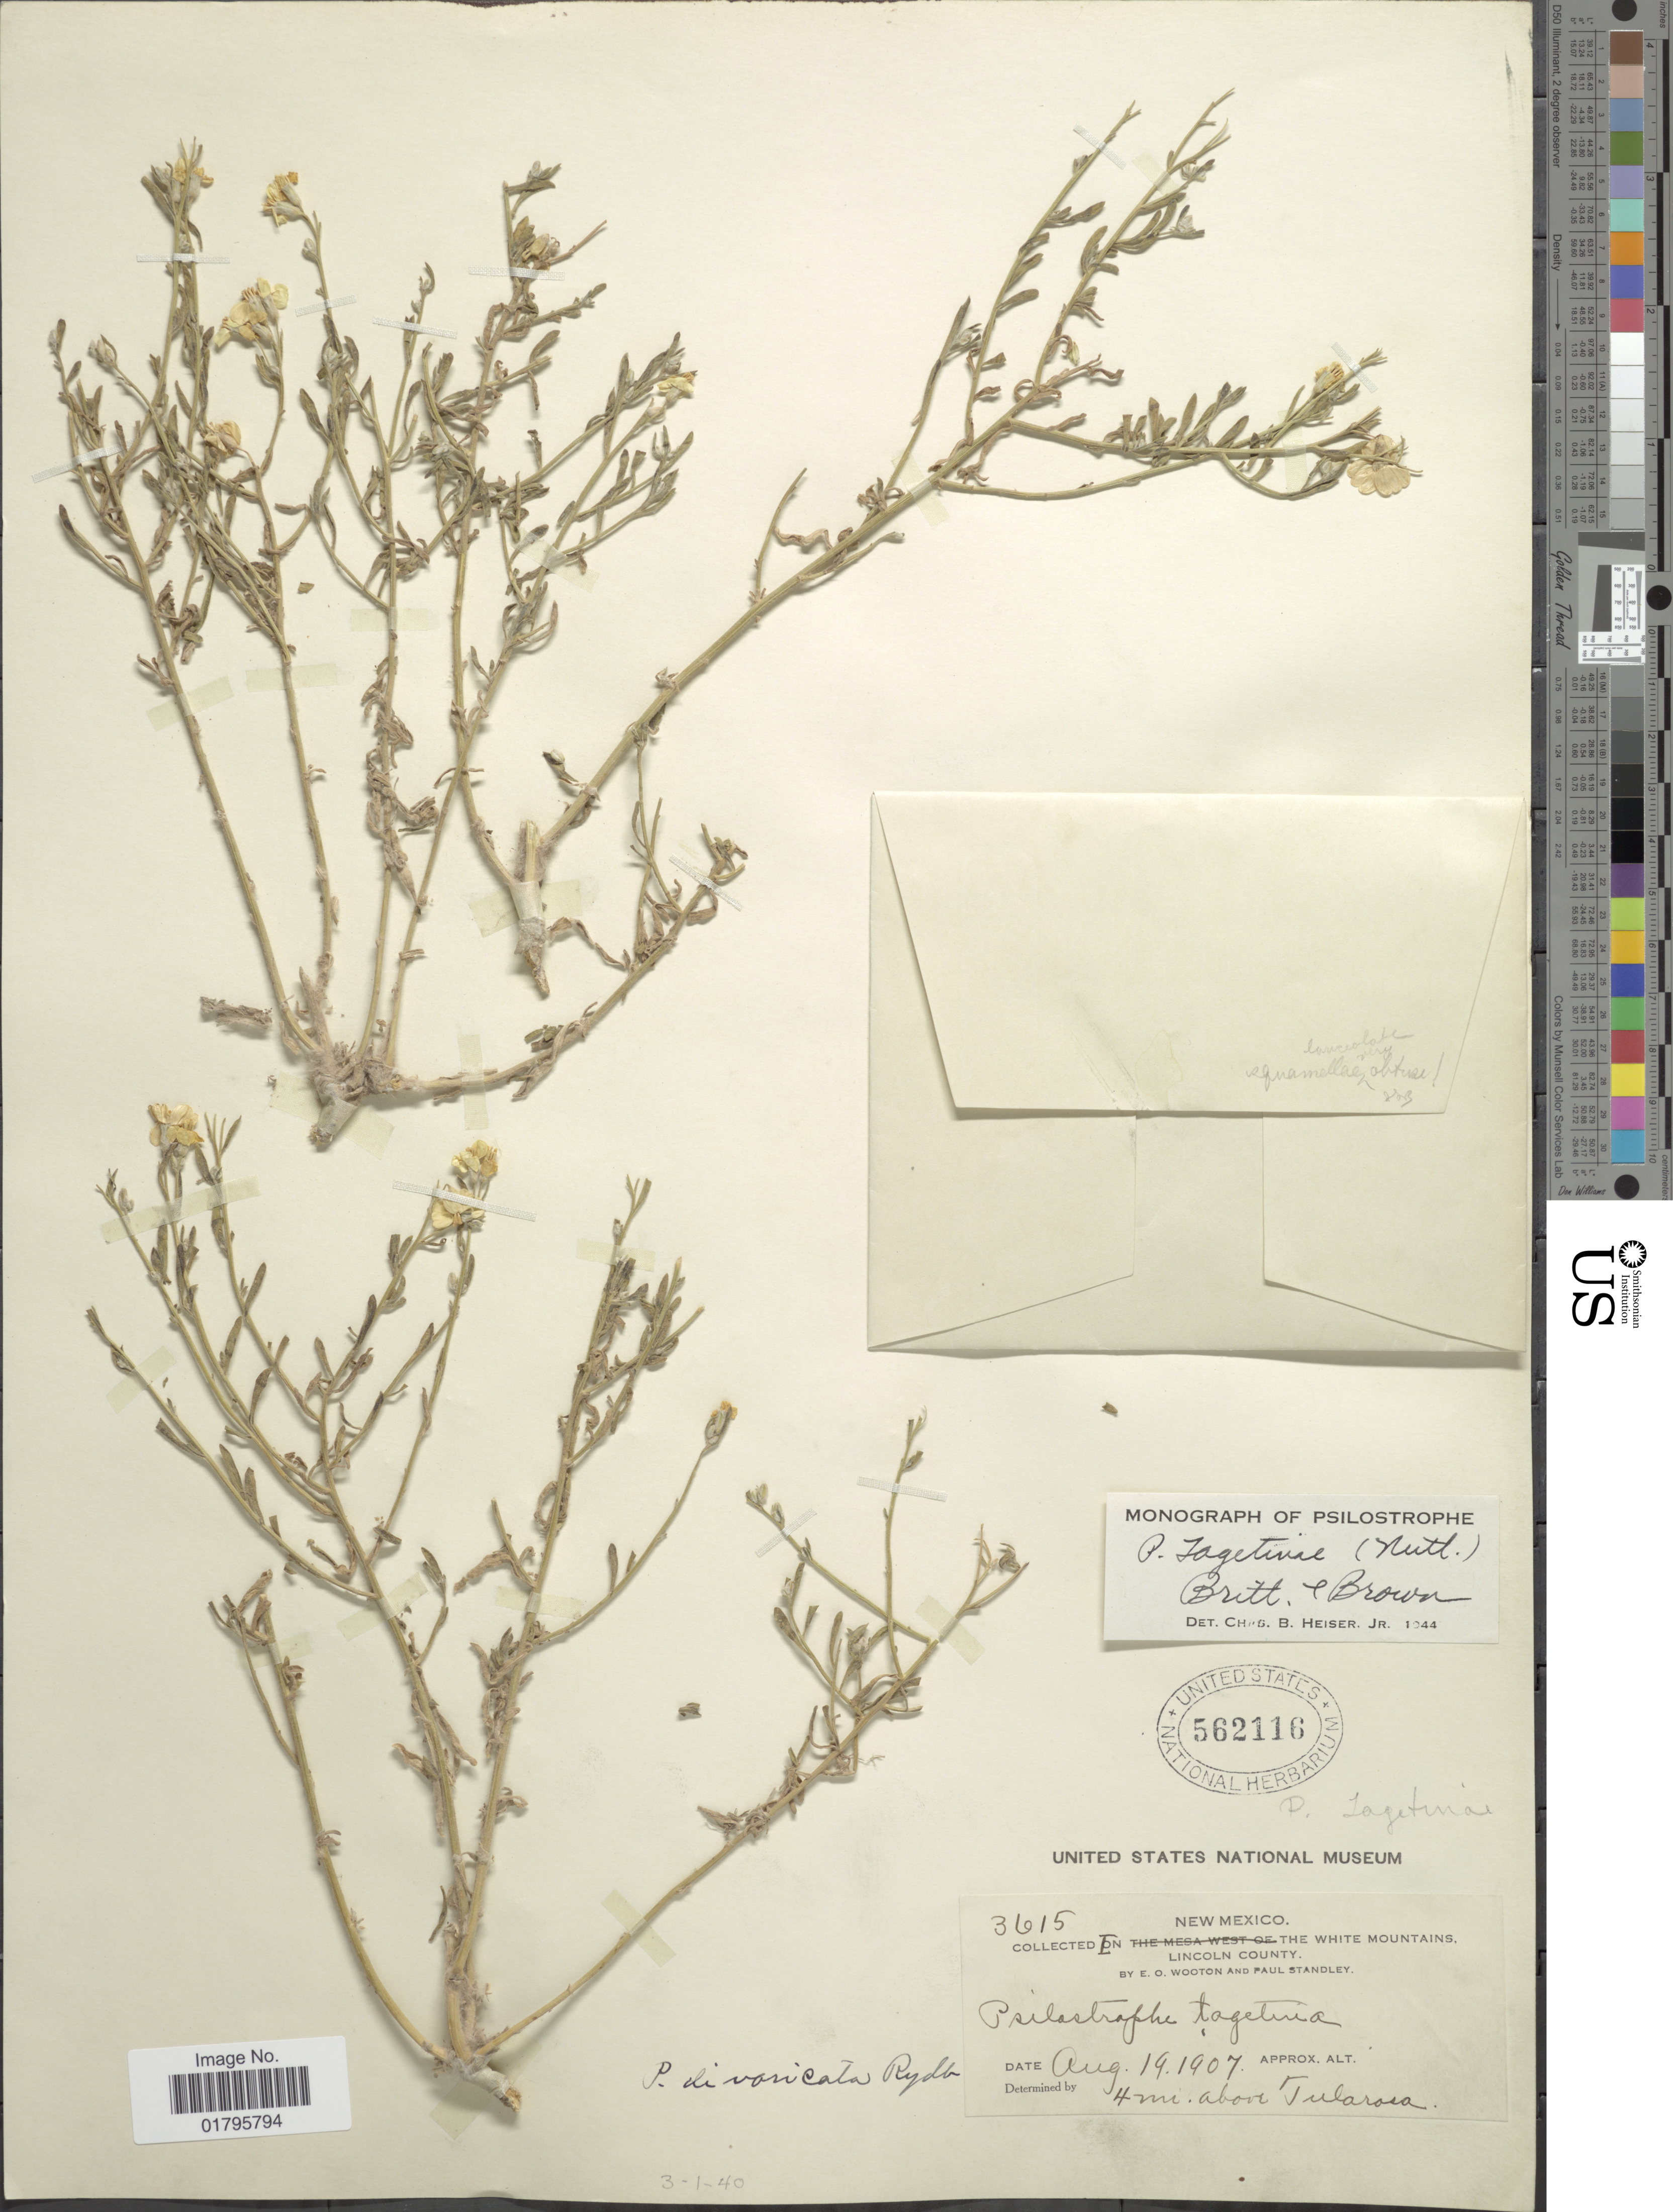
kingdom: Plantae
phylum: Tracheophyta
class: Magnoliopsida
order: Asterales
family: Asteraceae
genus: Psilostrophe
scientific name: Psilostrophe tagetina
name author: (Nutt.) Greene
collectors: E. O. Wooton & P. C. Standley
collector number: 3615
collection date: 1907-08-19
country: United States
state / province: New Mexico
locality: The White Mountains, Lincoln County. 4 mi above Tularosa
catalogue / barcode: US 562116